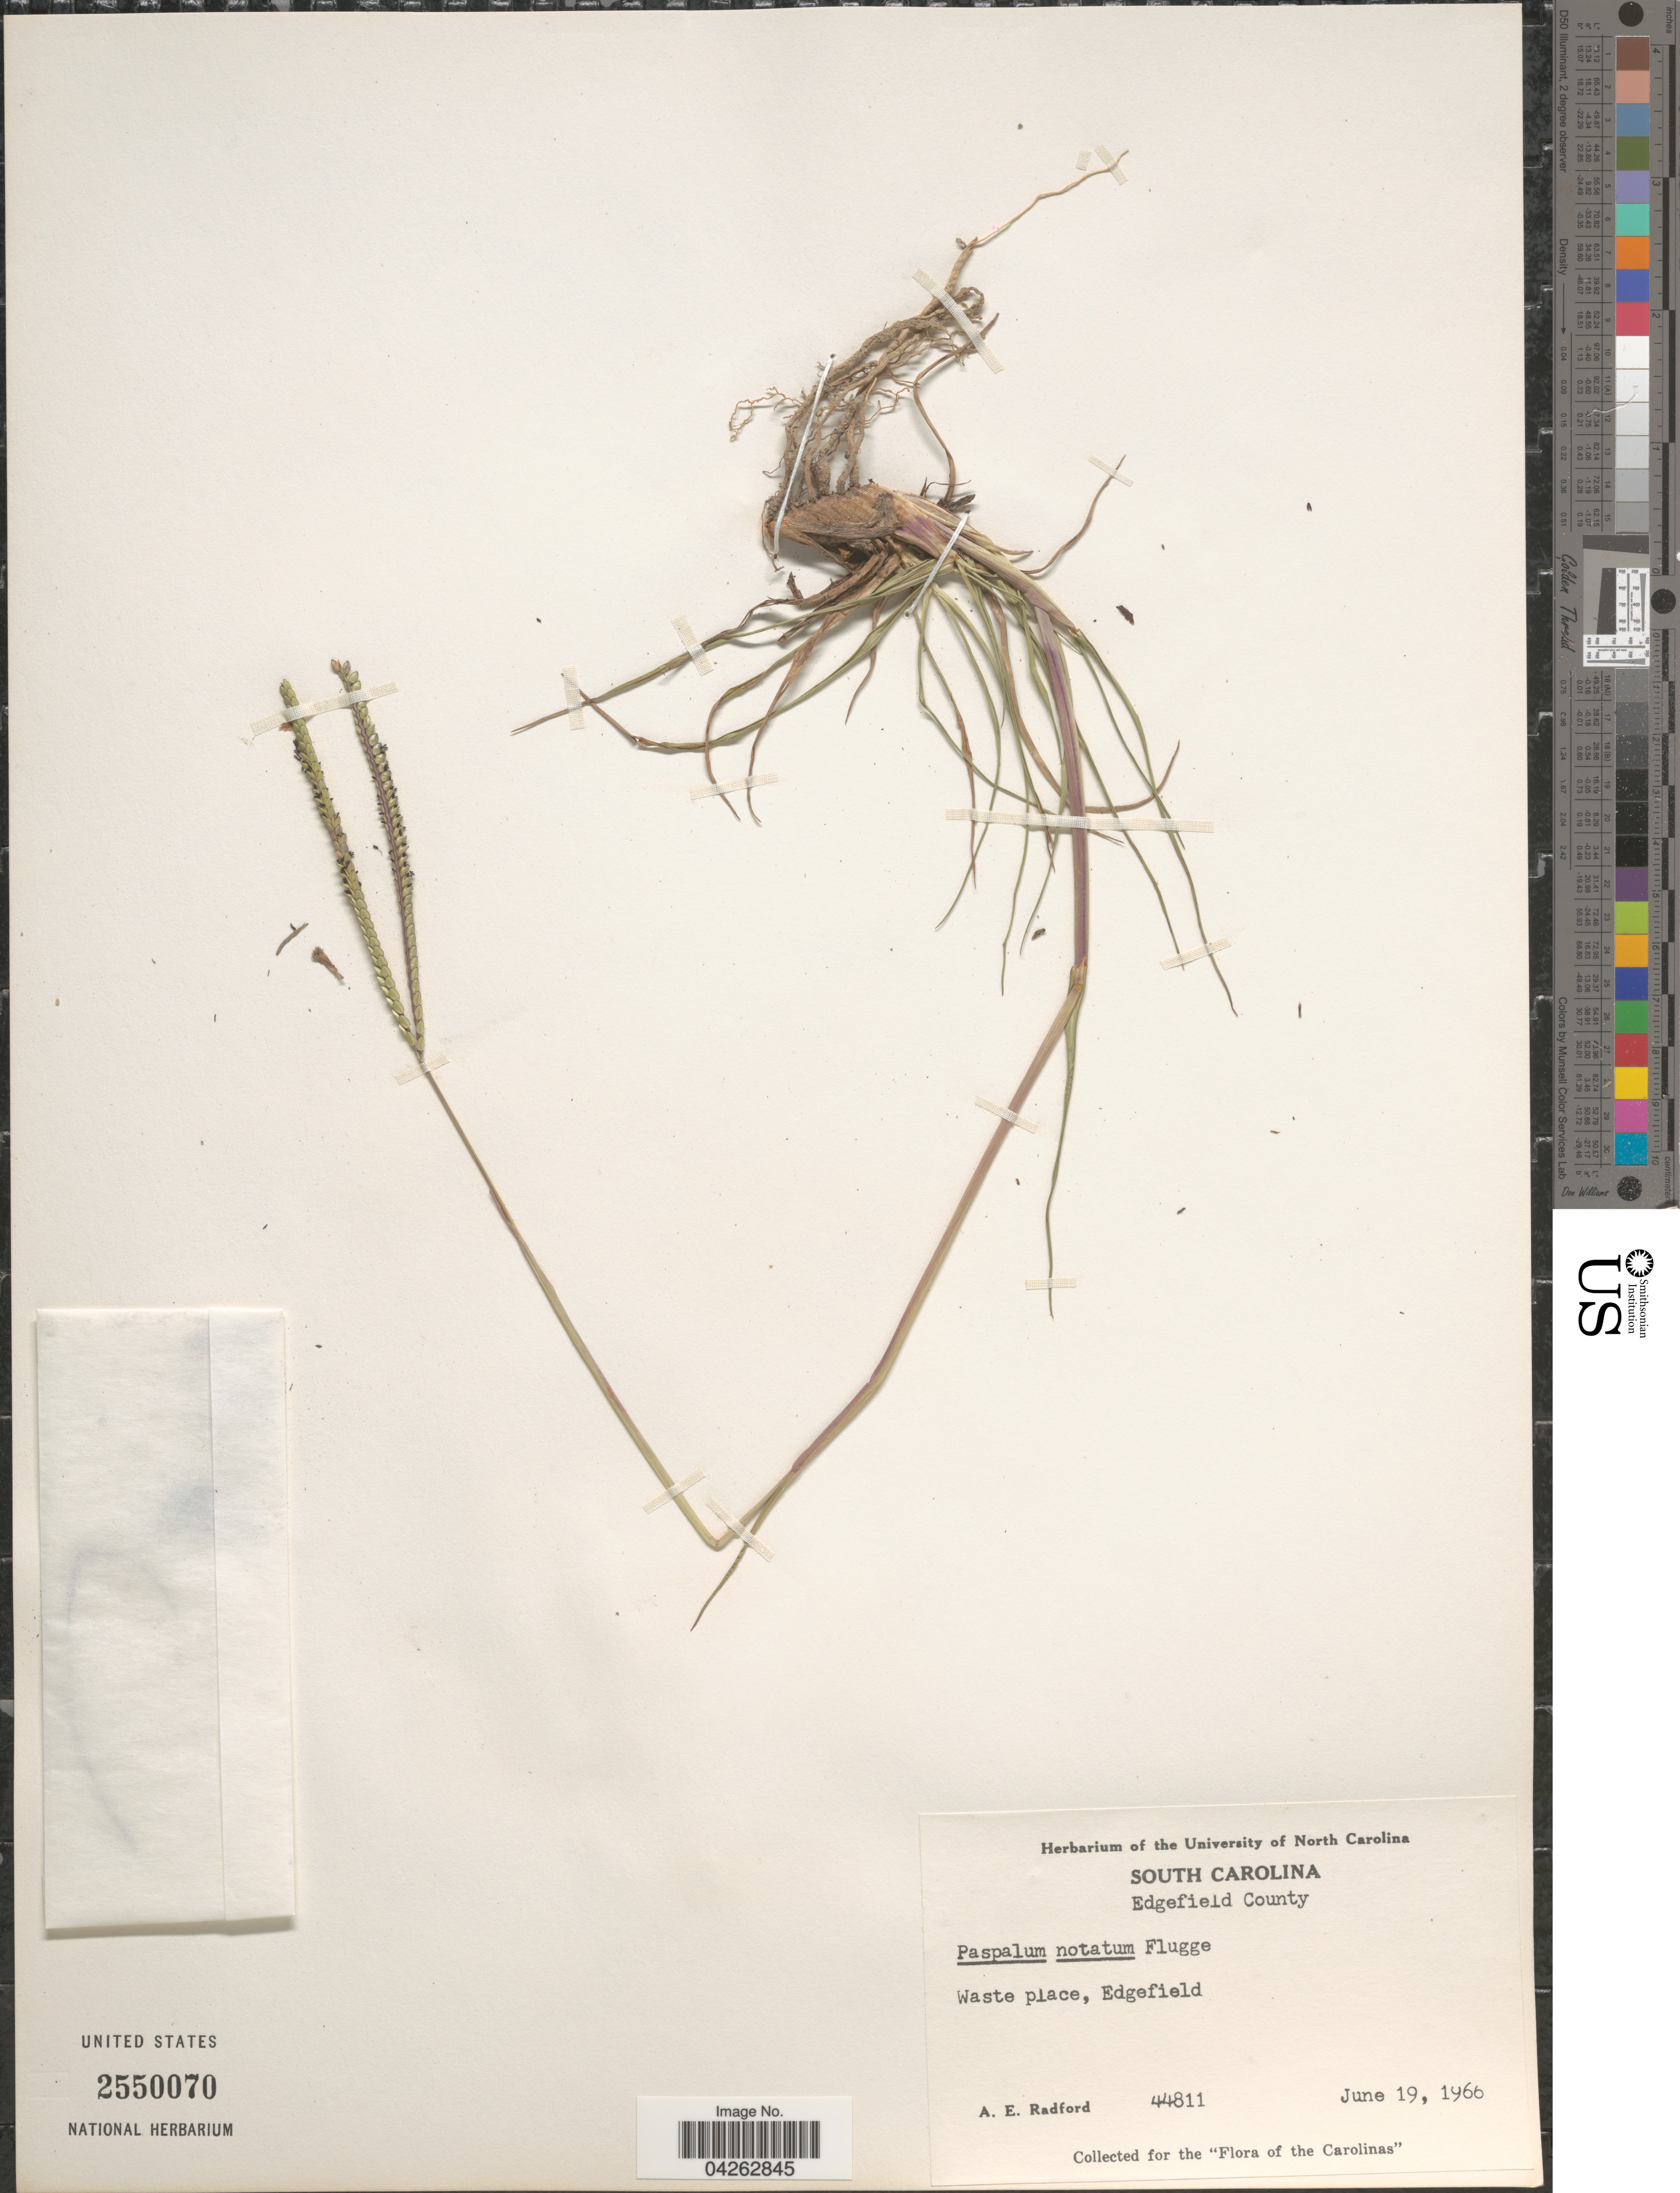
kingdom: Plantae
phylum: Tracheophyta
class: Liliopsida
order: Poales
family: Poaceae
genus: Paspalum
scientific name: Paspalum notatum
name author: Flüggé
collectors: A. E. Radford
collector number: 44811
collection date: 1966-06-19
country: United States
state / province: South Carolina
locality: Edgefield County. Edgefield. The Carolinas [unsure placement].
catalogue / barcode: US 2550070